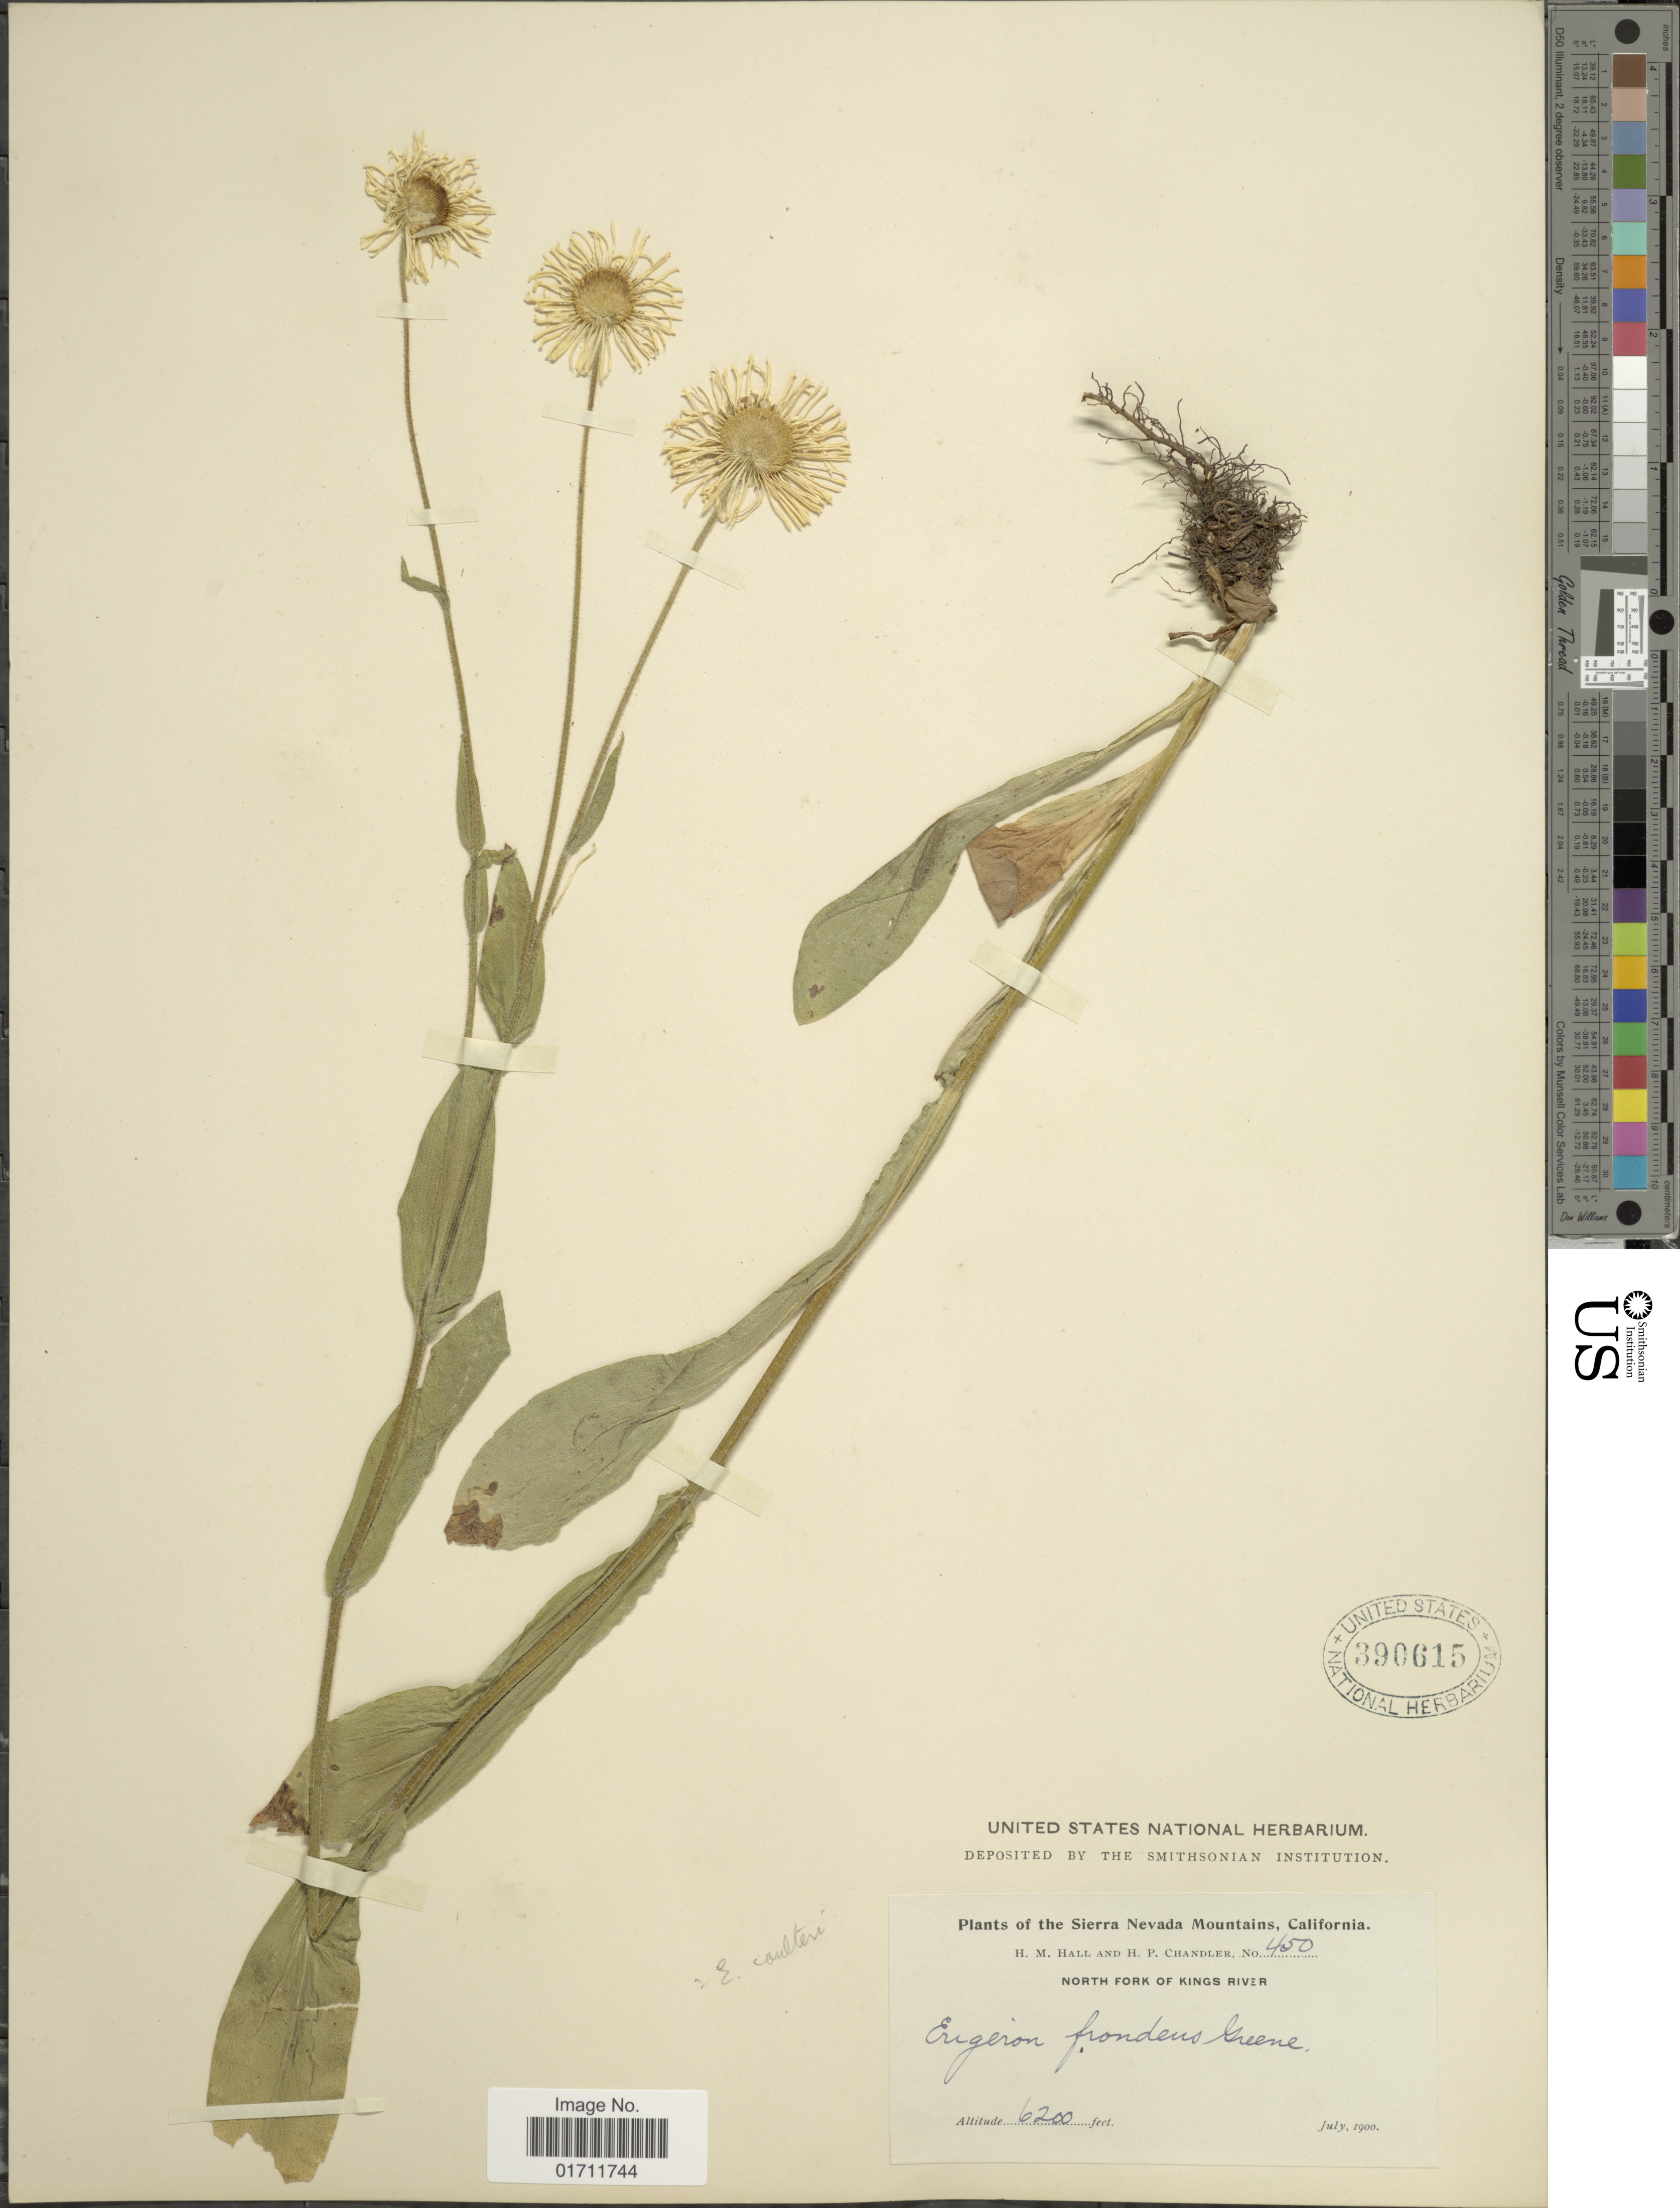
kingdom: Plantae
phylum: Tracheophyta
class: Magnoliopsida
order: Asterales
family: Asteraceae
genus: Erigeron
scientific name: Erigeron coulteri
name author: Porter in Porter & J.M. Coult.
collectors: H. M. Hall & H. Chandler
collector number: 450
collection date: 1900-07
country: United States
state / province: California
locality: The Sierra nevada Mountains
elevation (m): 1890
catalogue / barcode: US 3901615